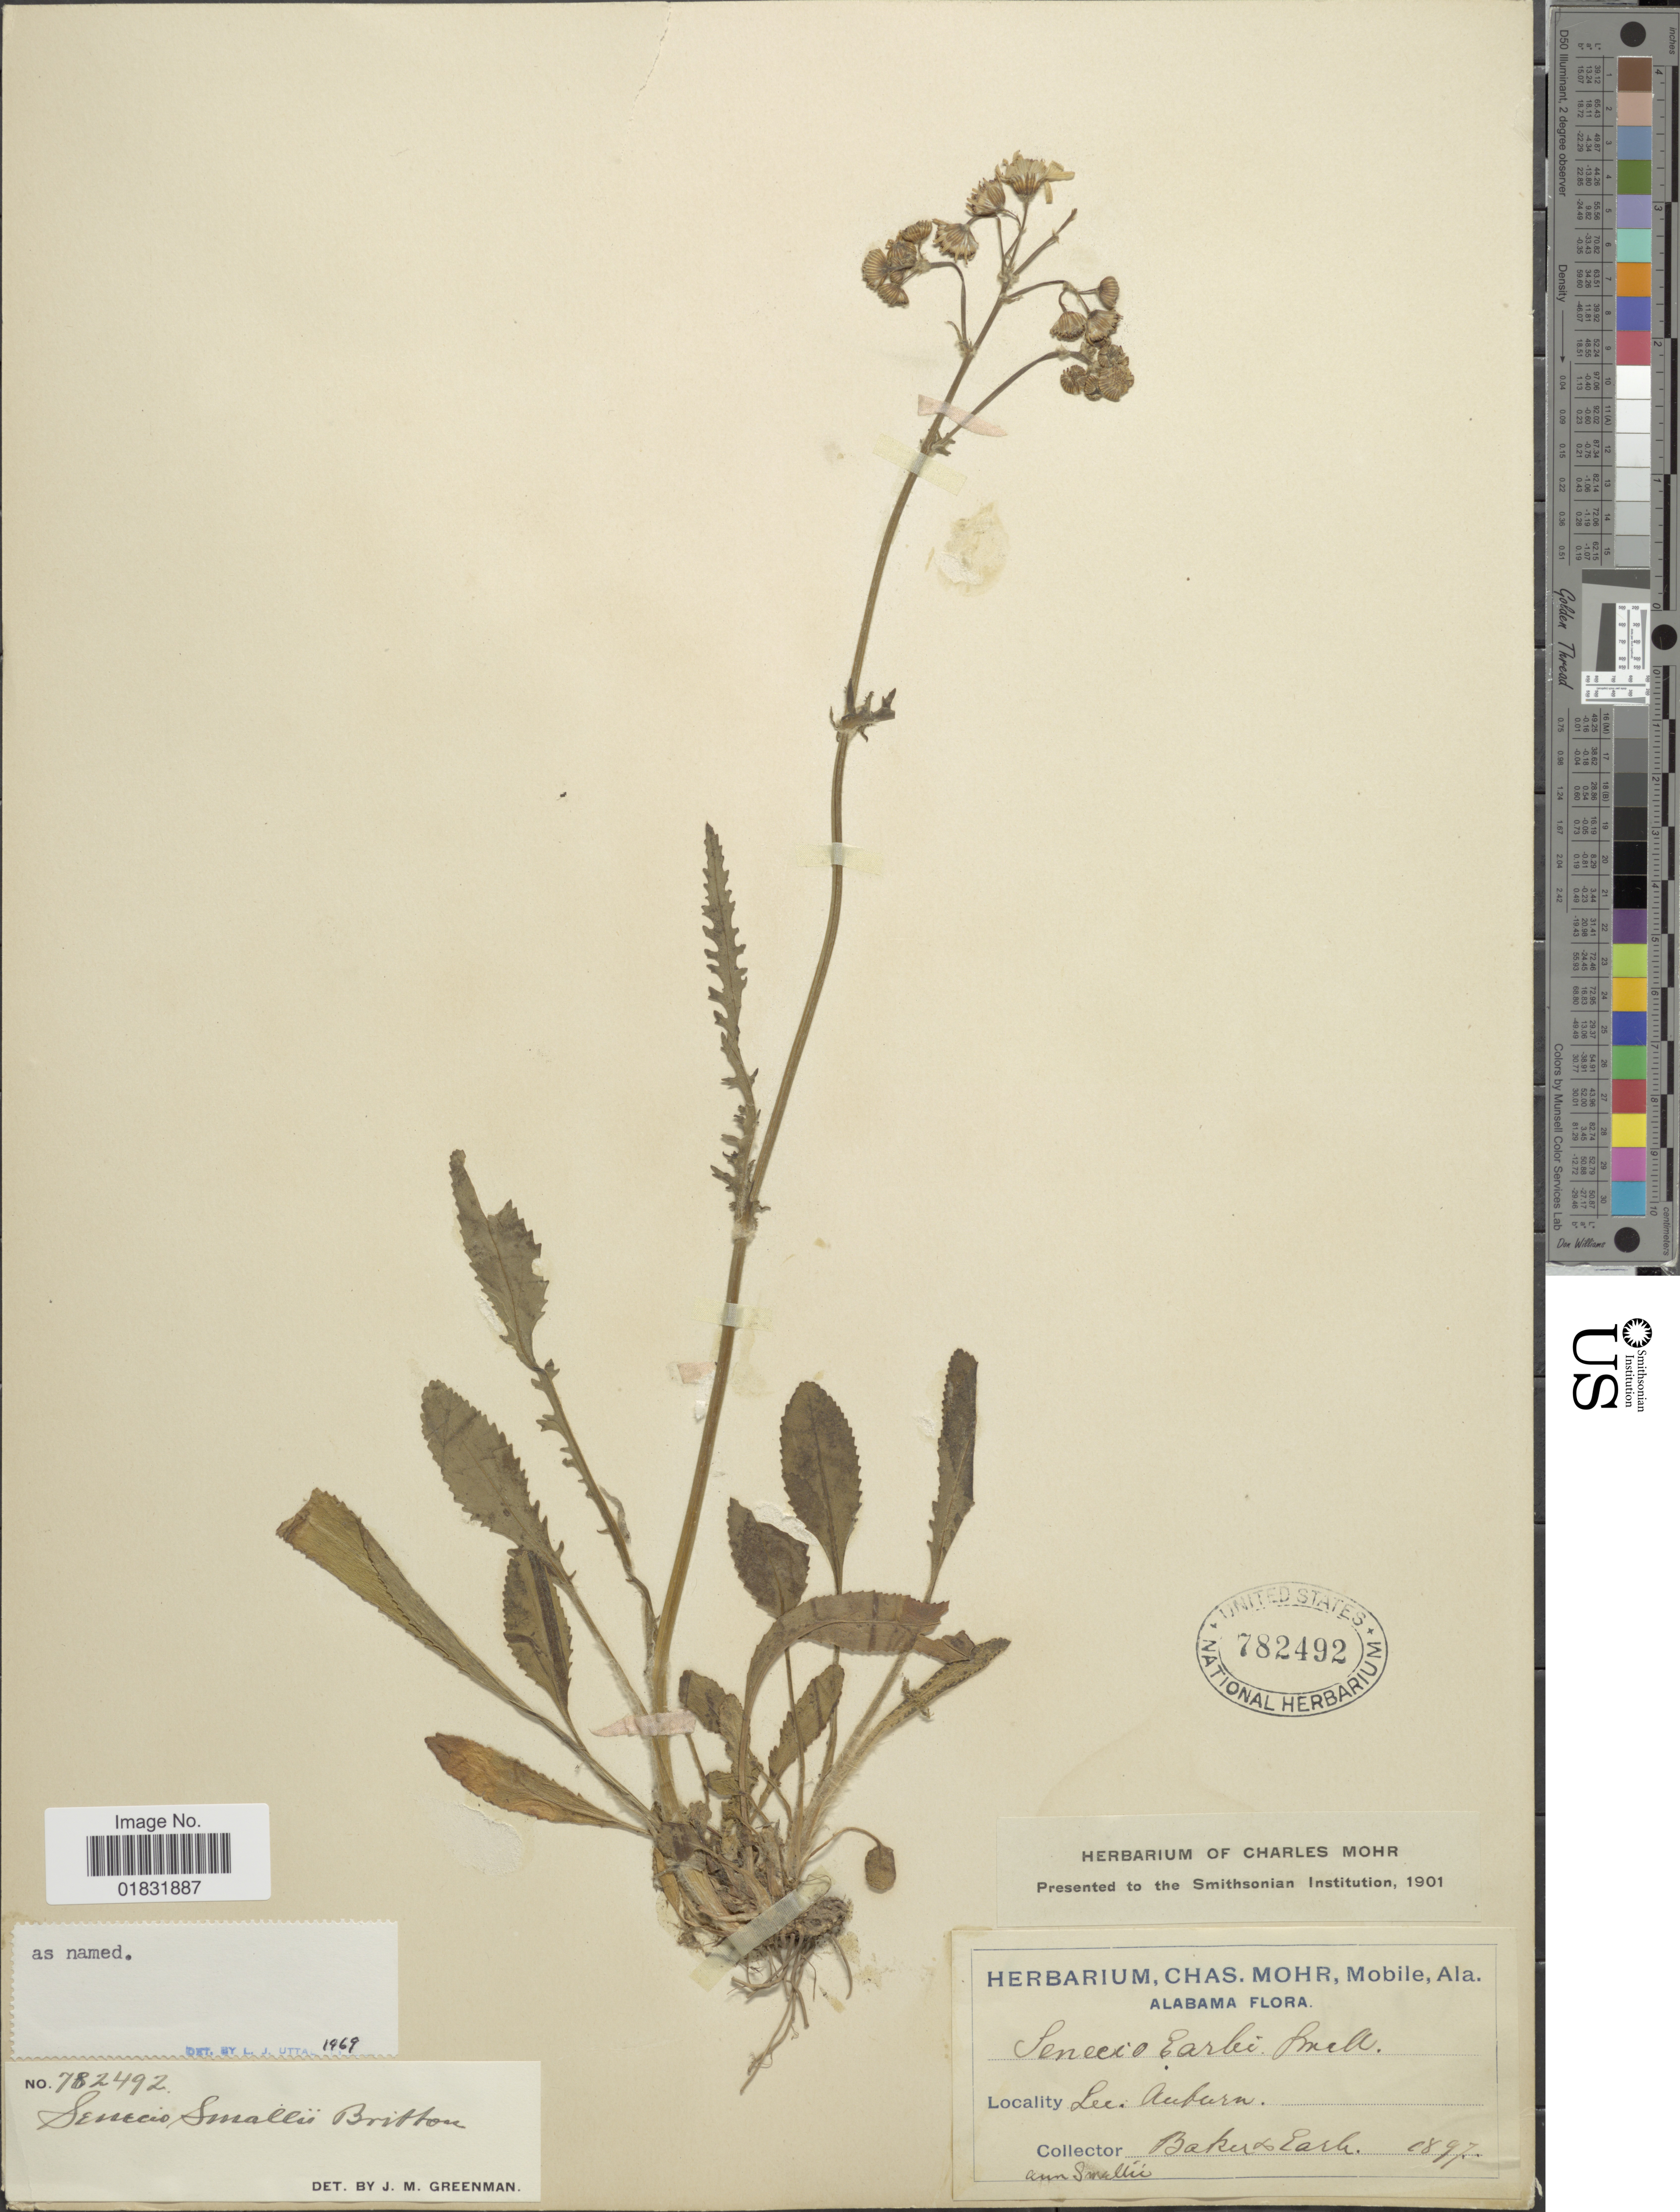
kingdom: Plantae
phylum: Tracheophyta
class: Magnoliopsida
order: Asterales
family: Asteraceae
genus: Packera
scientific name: Packera smallii Britton comb ined.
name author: Britton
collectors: -- Baker & -. Earle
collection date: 1897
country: United States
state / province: Alabama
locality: Lee Auburn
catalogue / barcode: US 782492